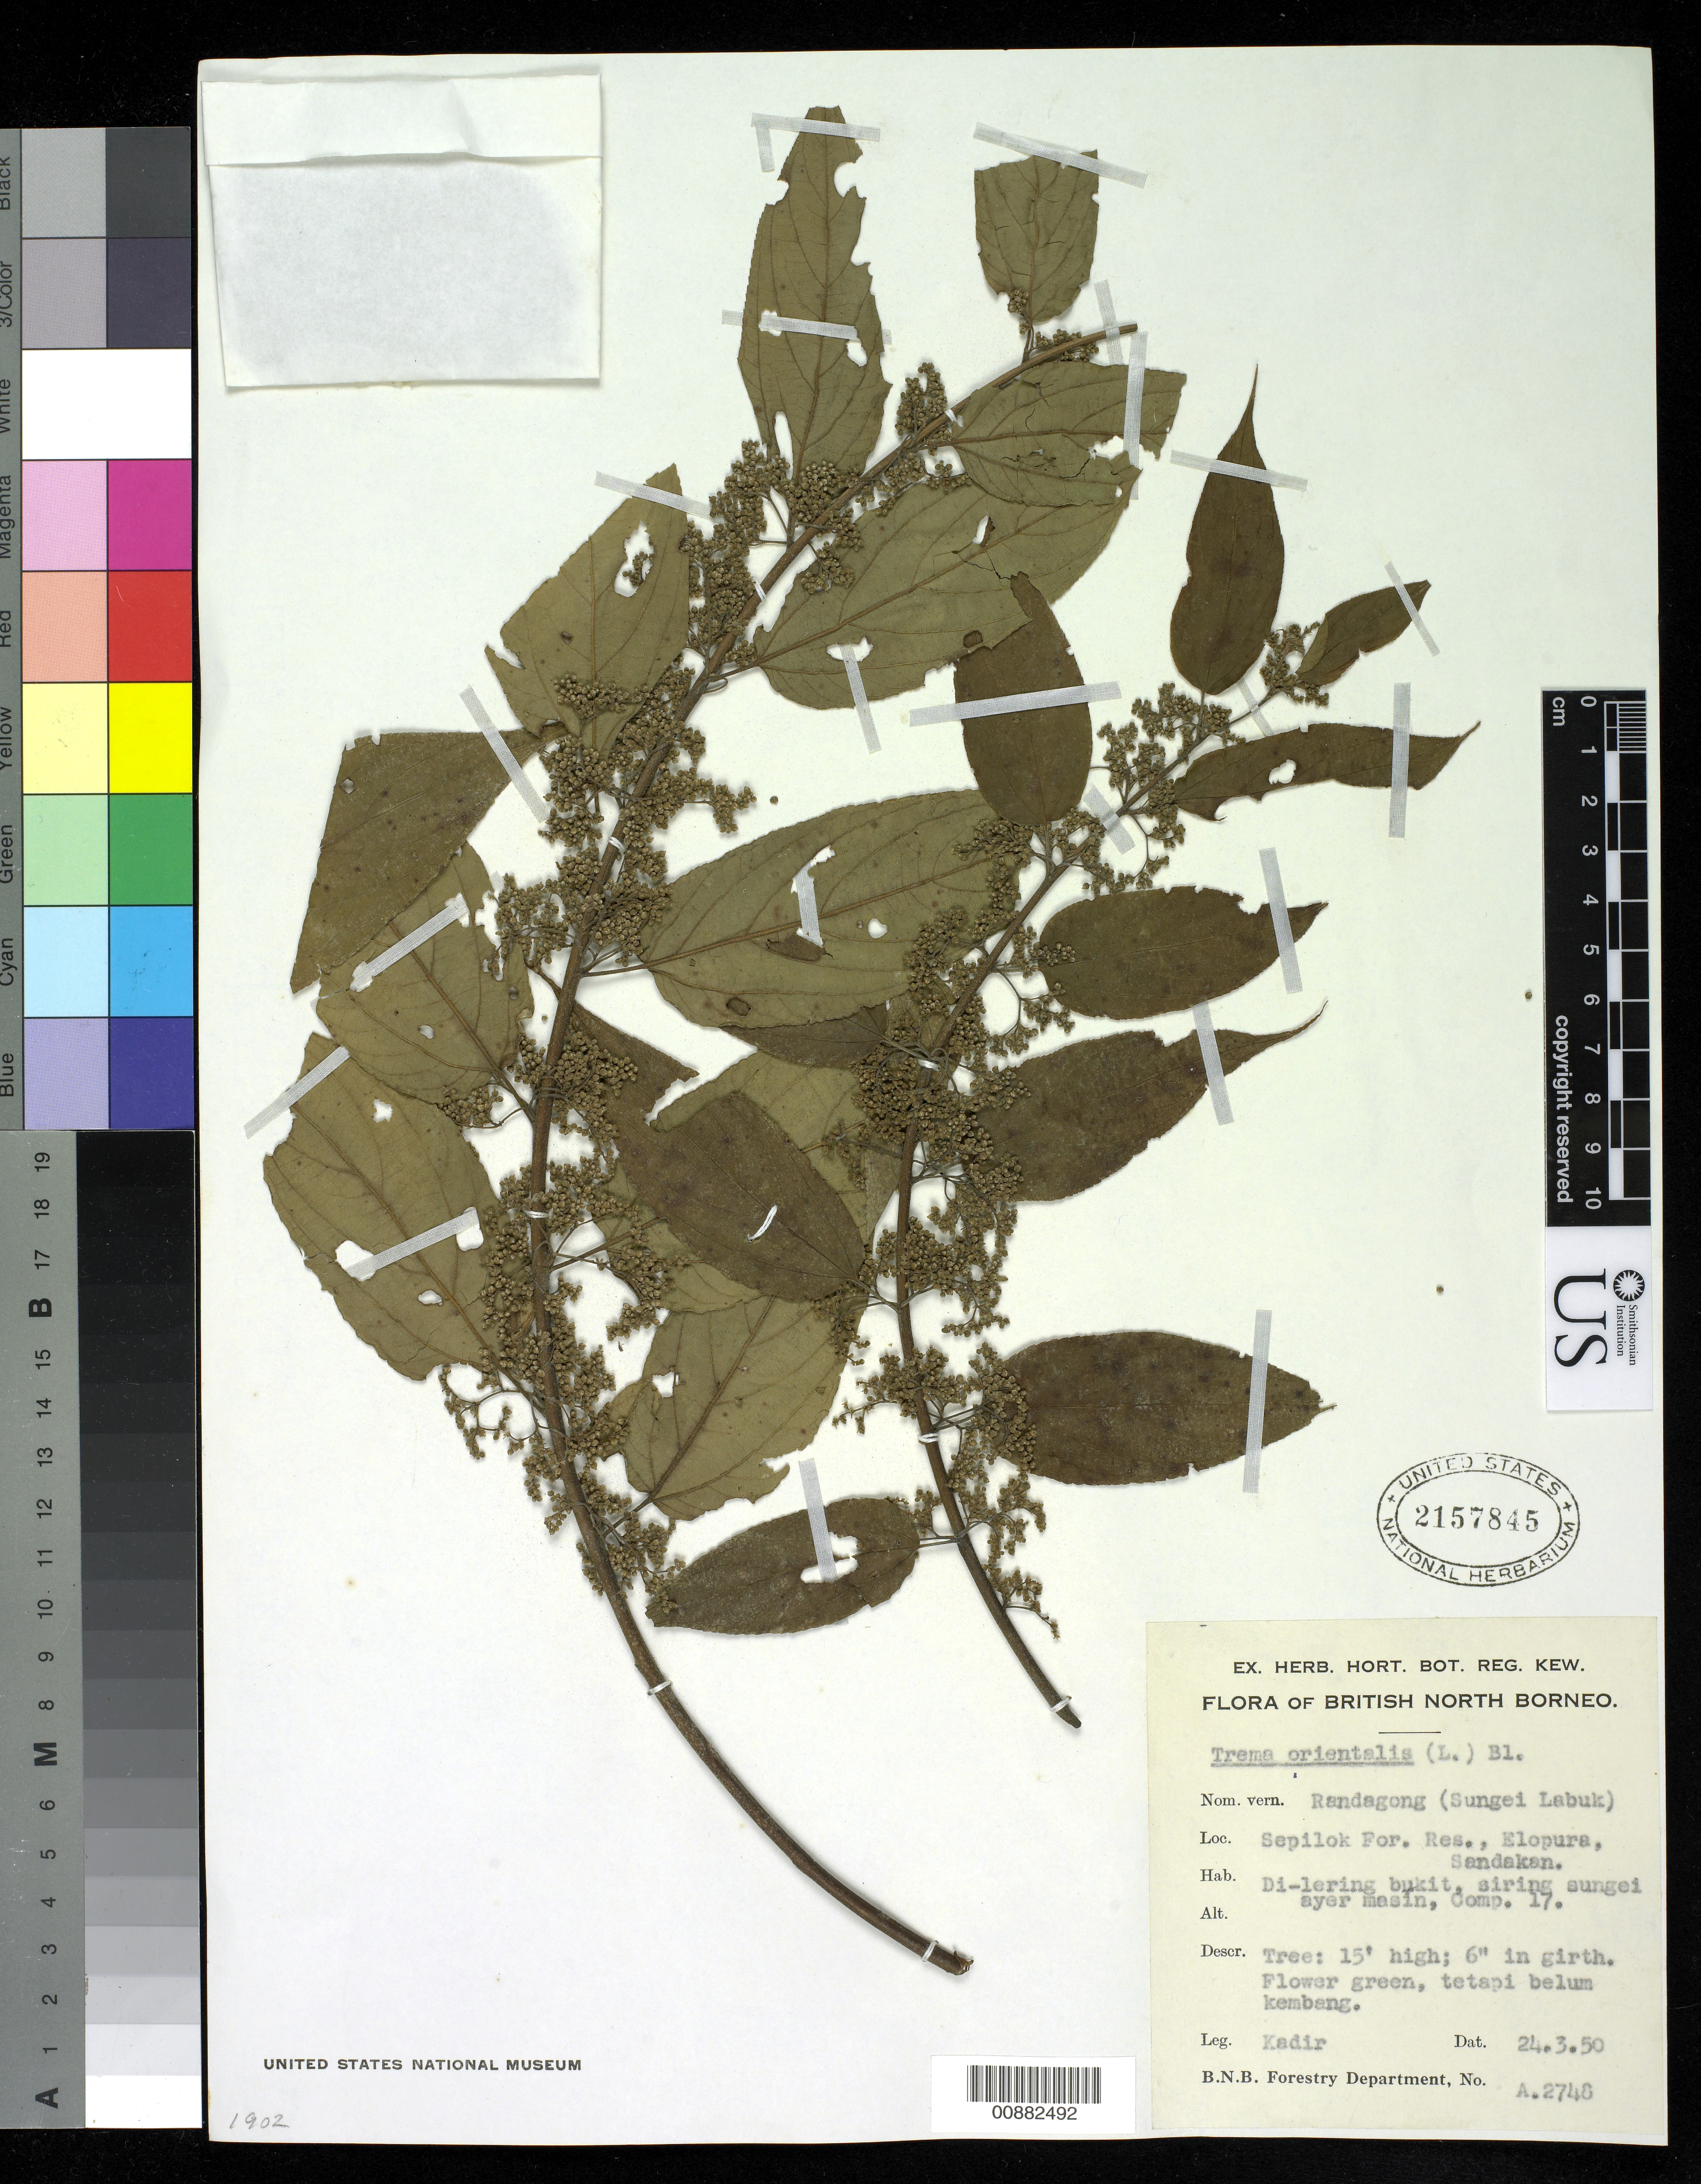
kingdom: Plantae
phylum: Tracheophyta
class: Magnoliopsida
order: Rosales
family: Cannabaceae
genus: Trema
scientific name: Trema orientale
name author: (L.) Blume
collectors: Kadir Bin Abdul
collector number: A 2740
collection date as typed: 24 Mar 1950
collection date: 1950-03-24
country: Malaysia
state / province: Sabah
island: Borneo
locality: Sepilok For. Res., Elopura, Sandakan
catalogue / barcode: US 2157845